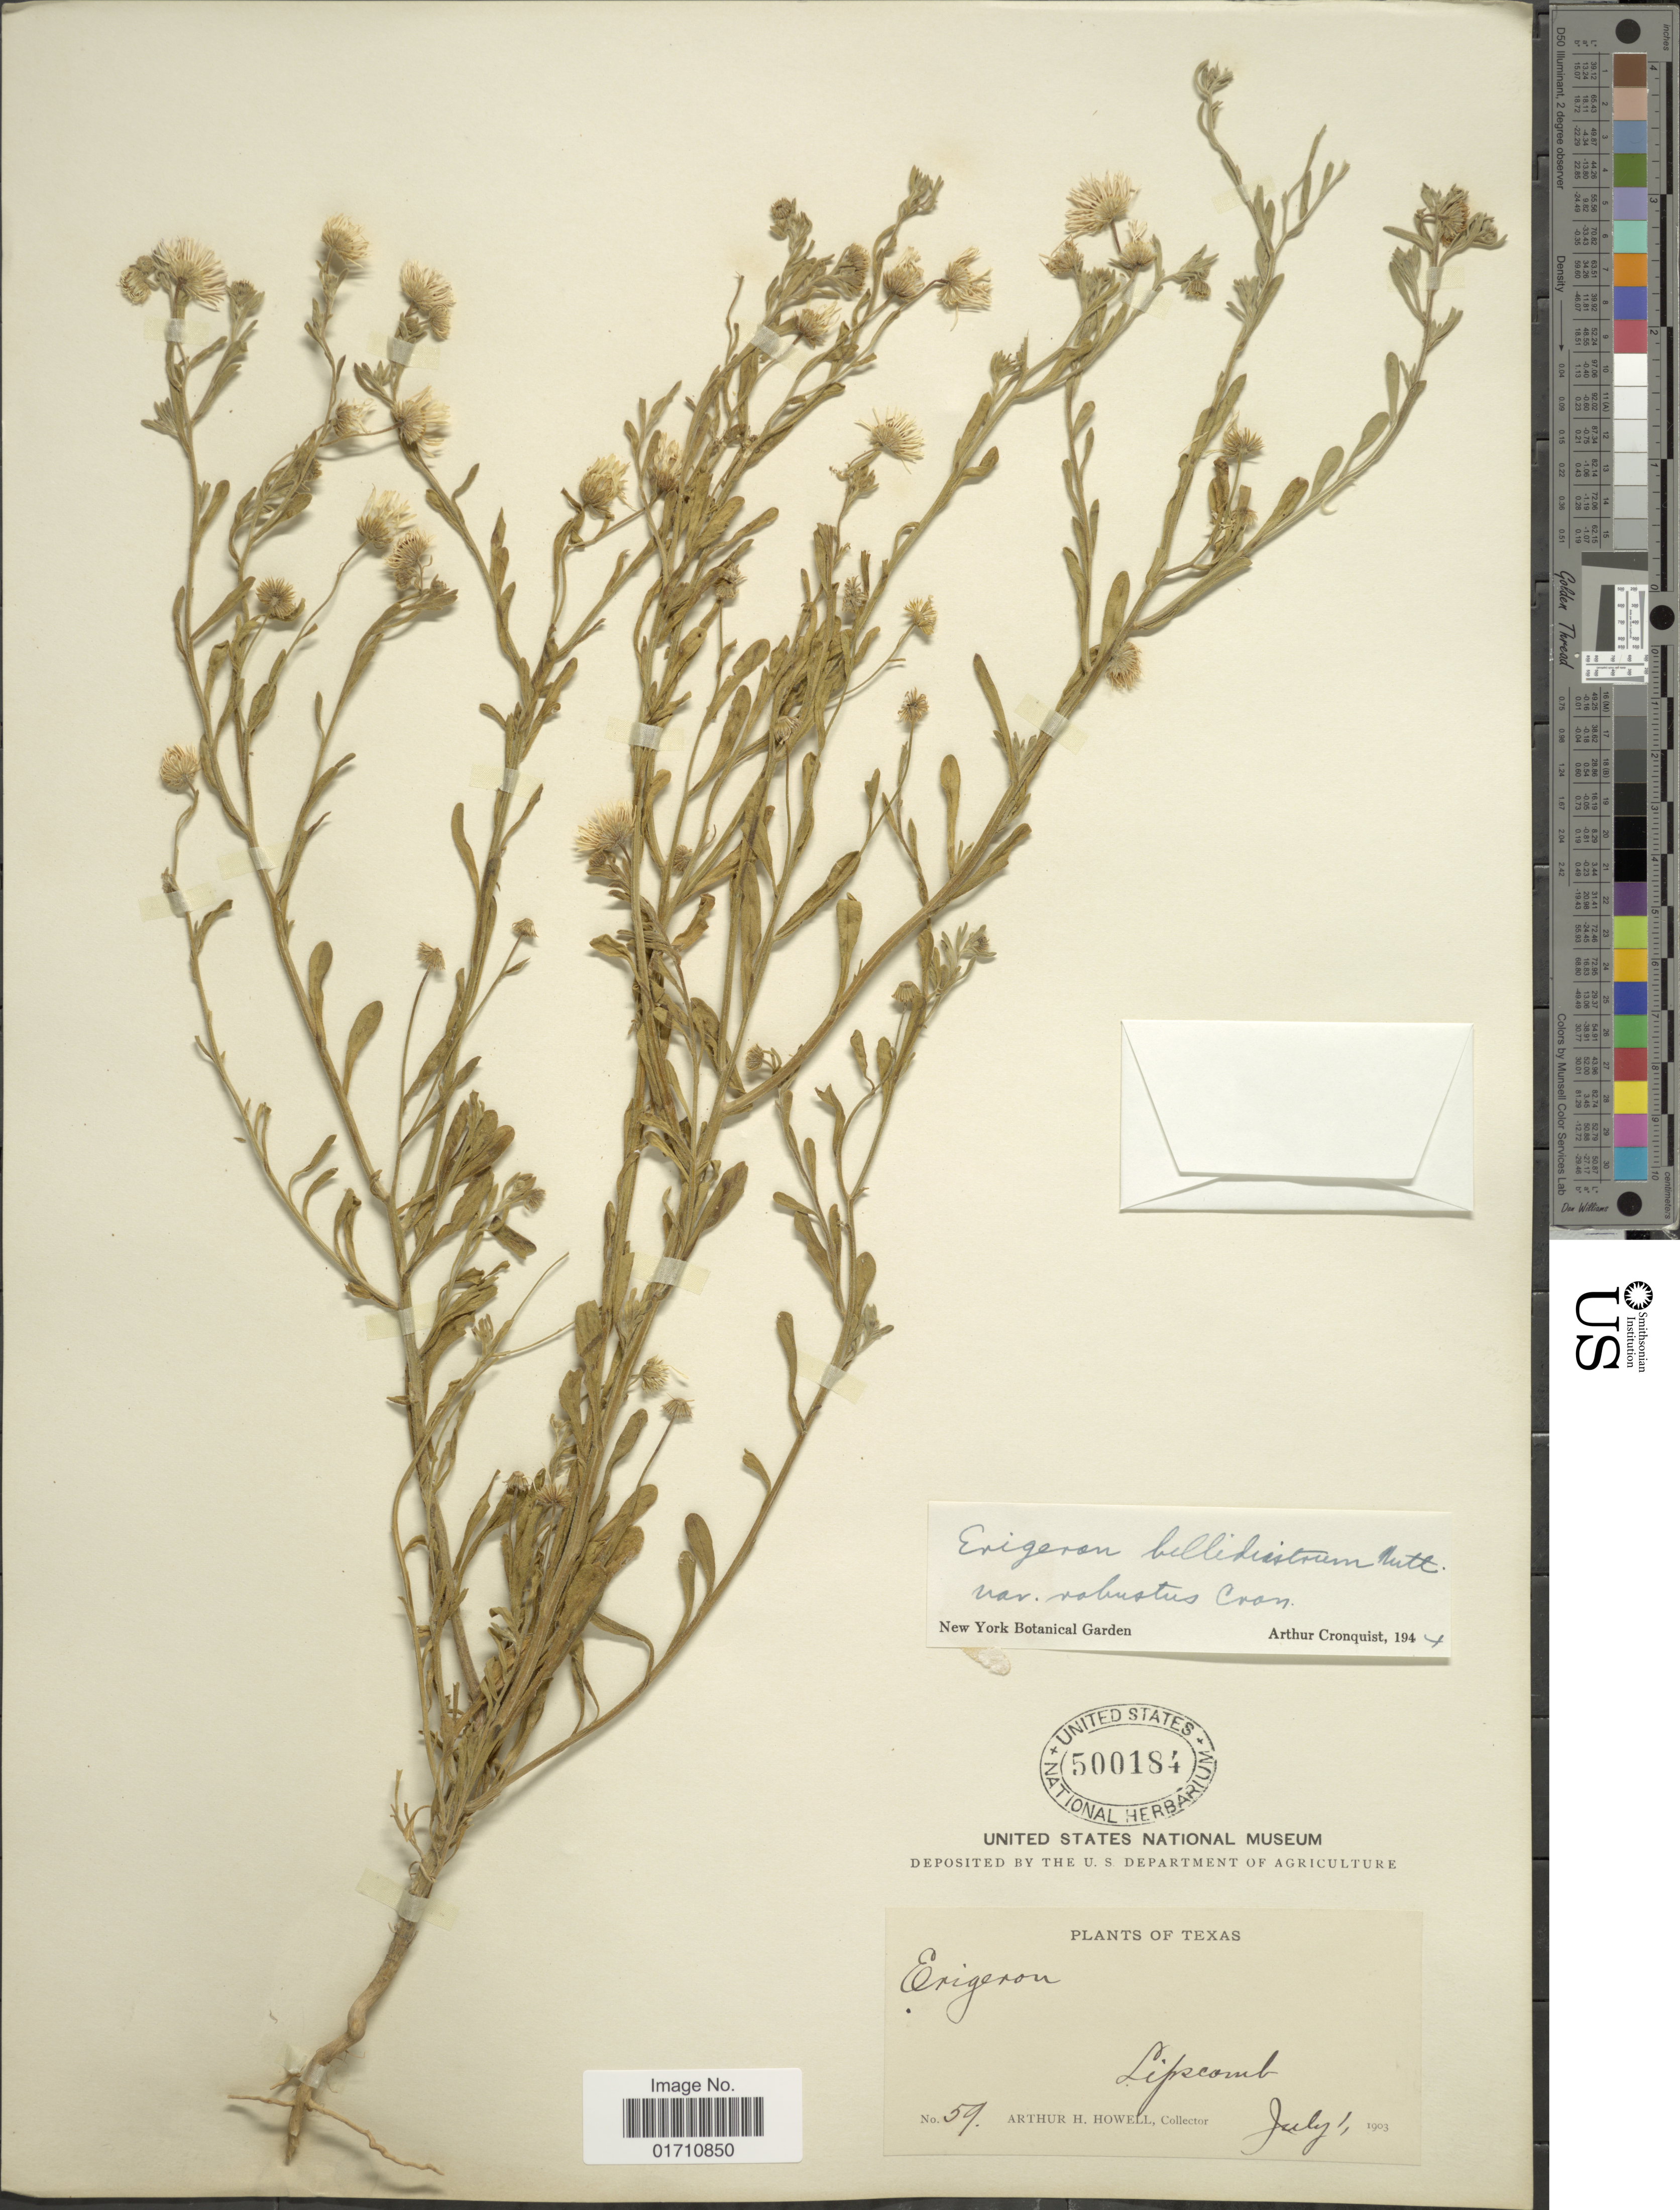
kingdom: Plantae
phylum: Tracheophyta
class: Magnoliopsida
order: Asterales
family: Asteraceae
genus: Erigeron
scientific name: Erigeron bellidiastrum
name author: Nutt.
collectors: A. H. Howell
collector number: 59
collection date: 1903-07-01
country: United States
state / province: Texas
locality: Lipscomb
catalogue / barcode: US 500184